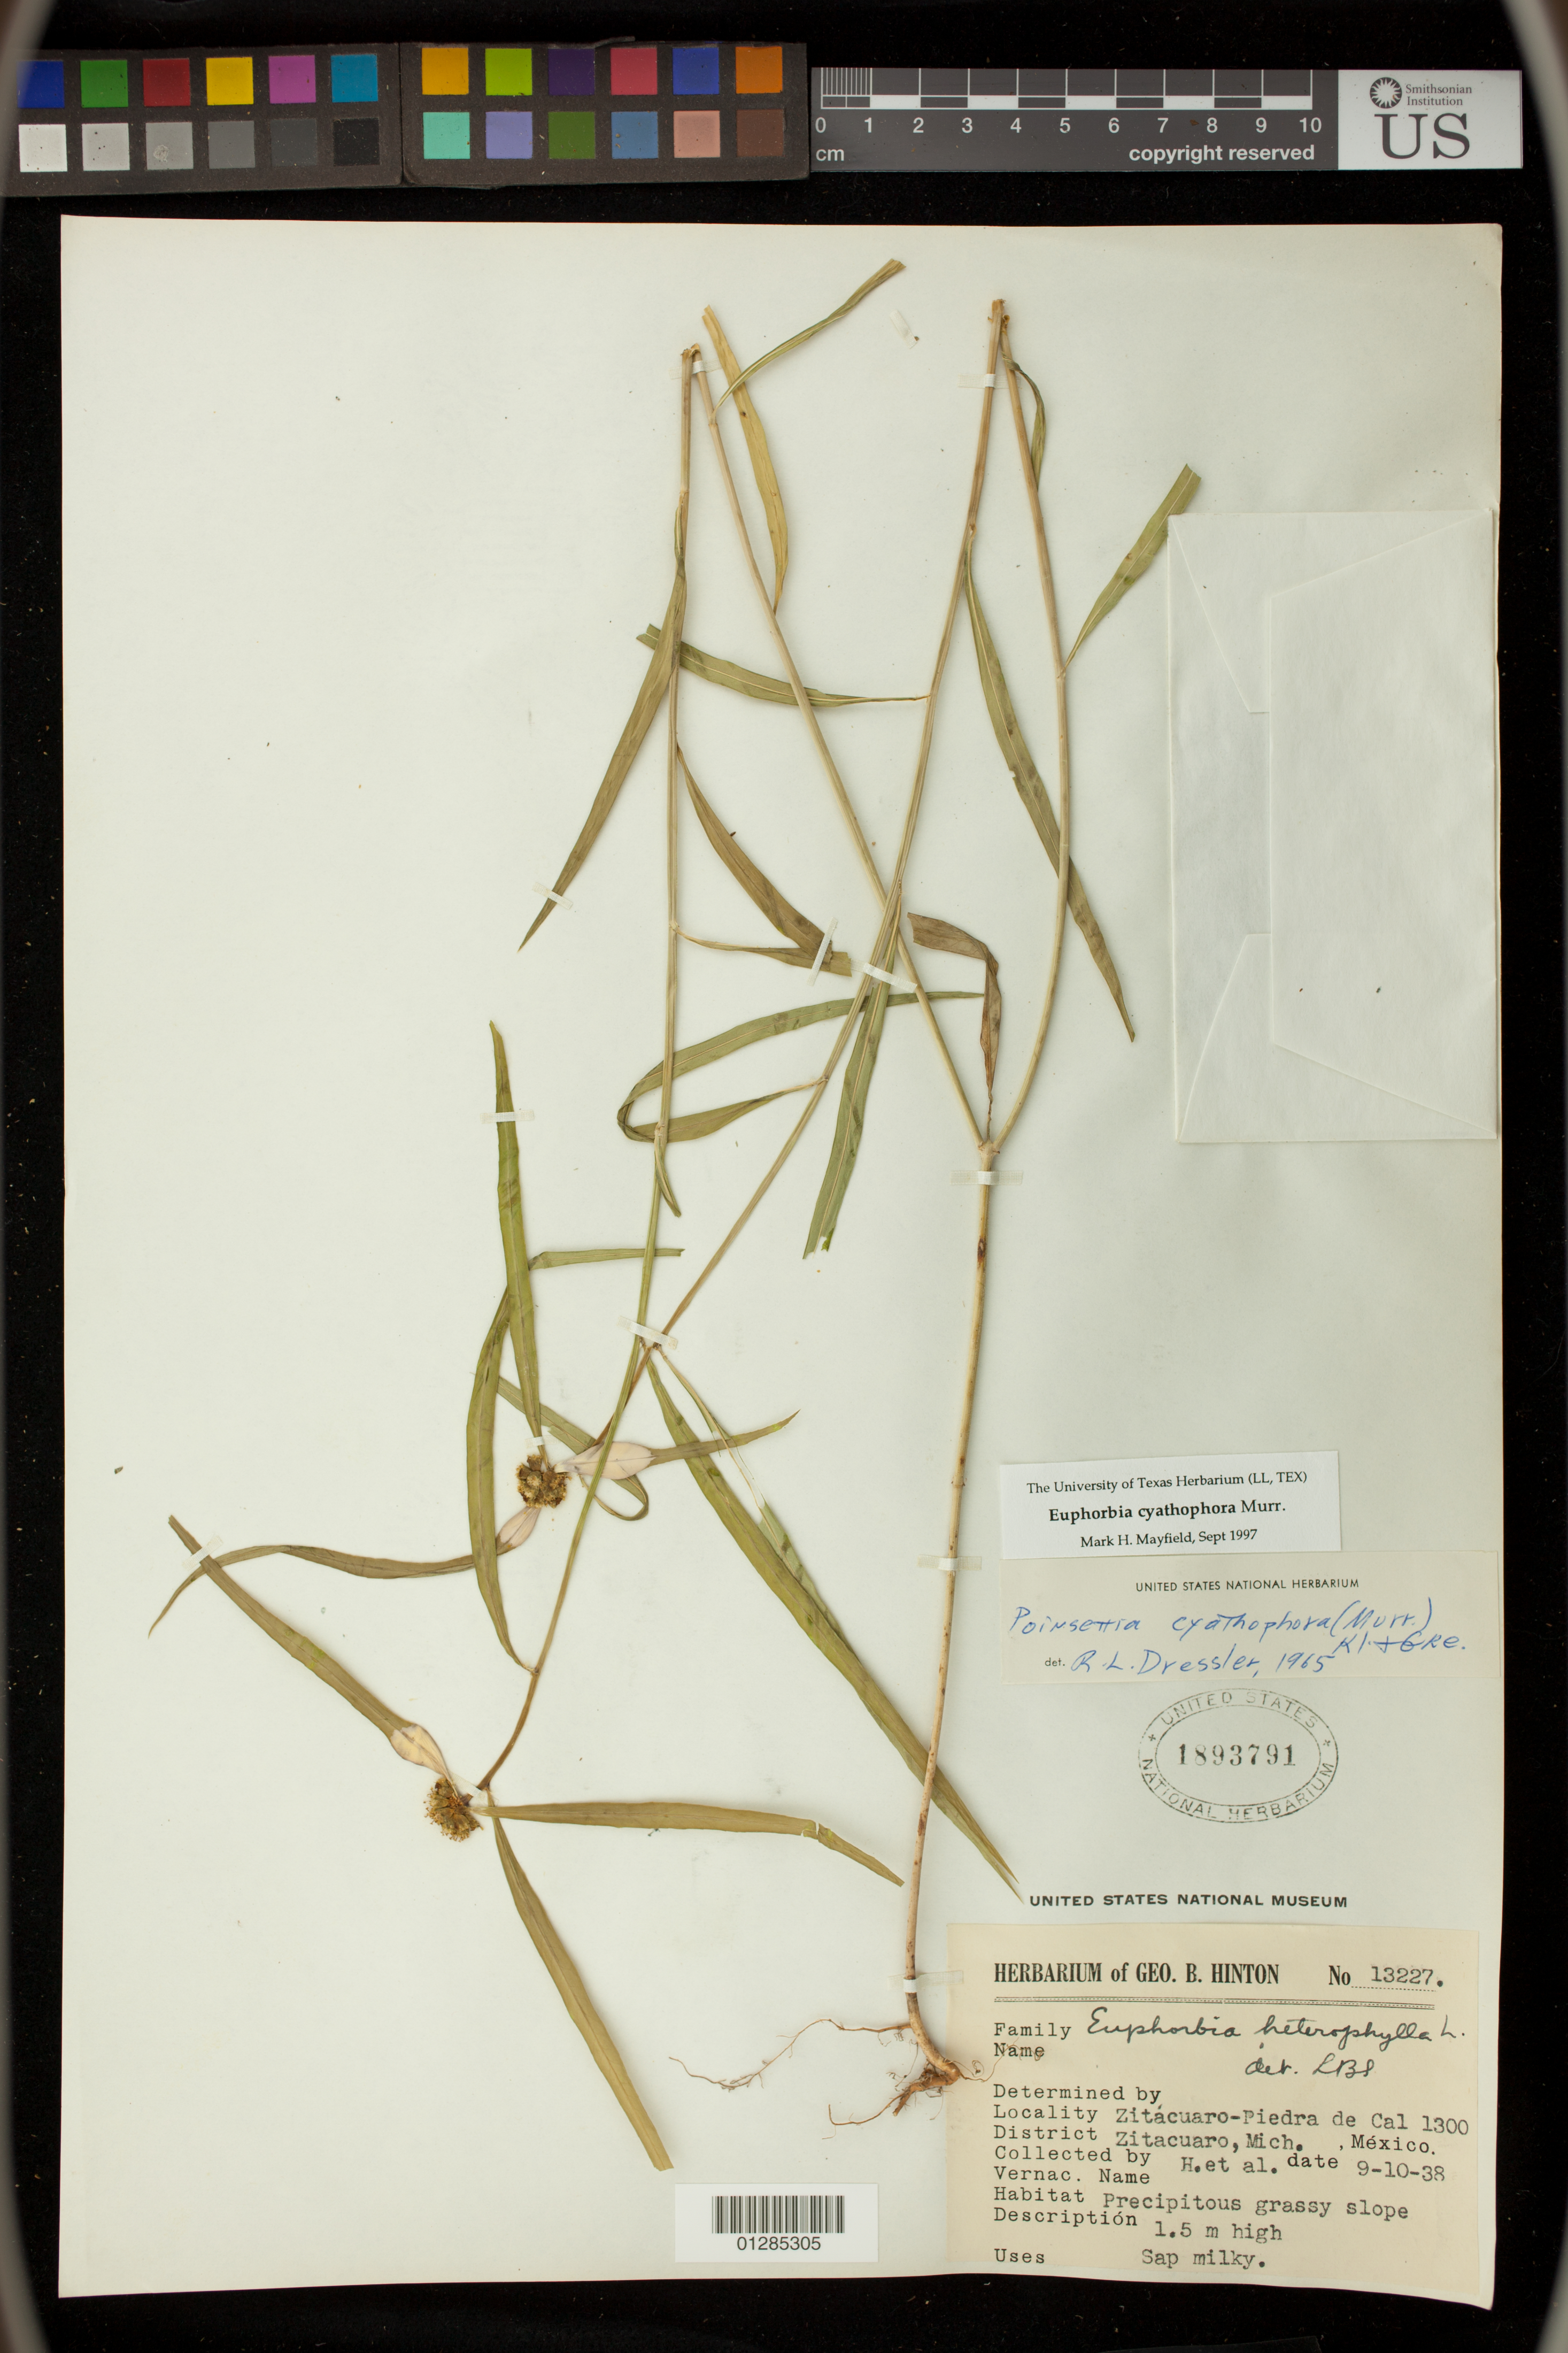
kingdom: Plantae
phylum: Tracheophyta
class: Magnoliopsida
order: Malpighiales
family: Euphorbiaceae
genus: Euphorbia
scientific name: Euphorbia heterophylla var. cyathophora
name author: (Murr.) Griseb.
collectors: H. et al.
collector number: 13227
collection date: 1938-10-09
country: Mexico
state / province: Michoacan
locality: Zitacuaro-Piedra de Cal.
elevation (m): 1300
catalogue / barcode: US 1893791